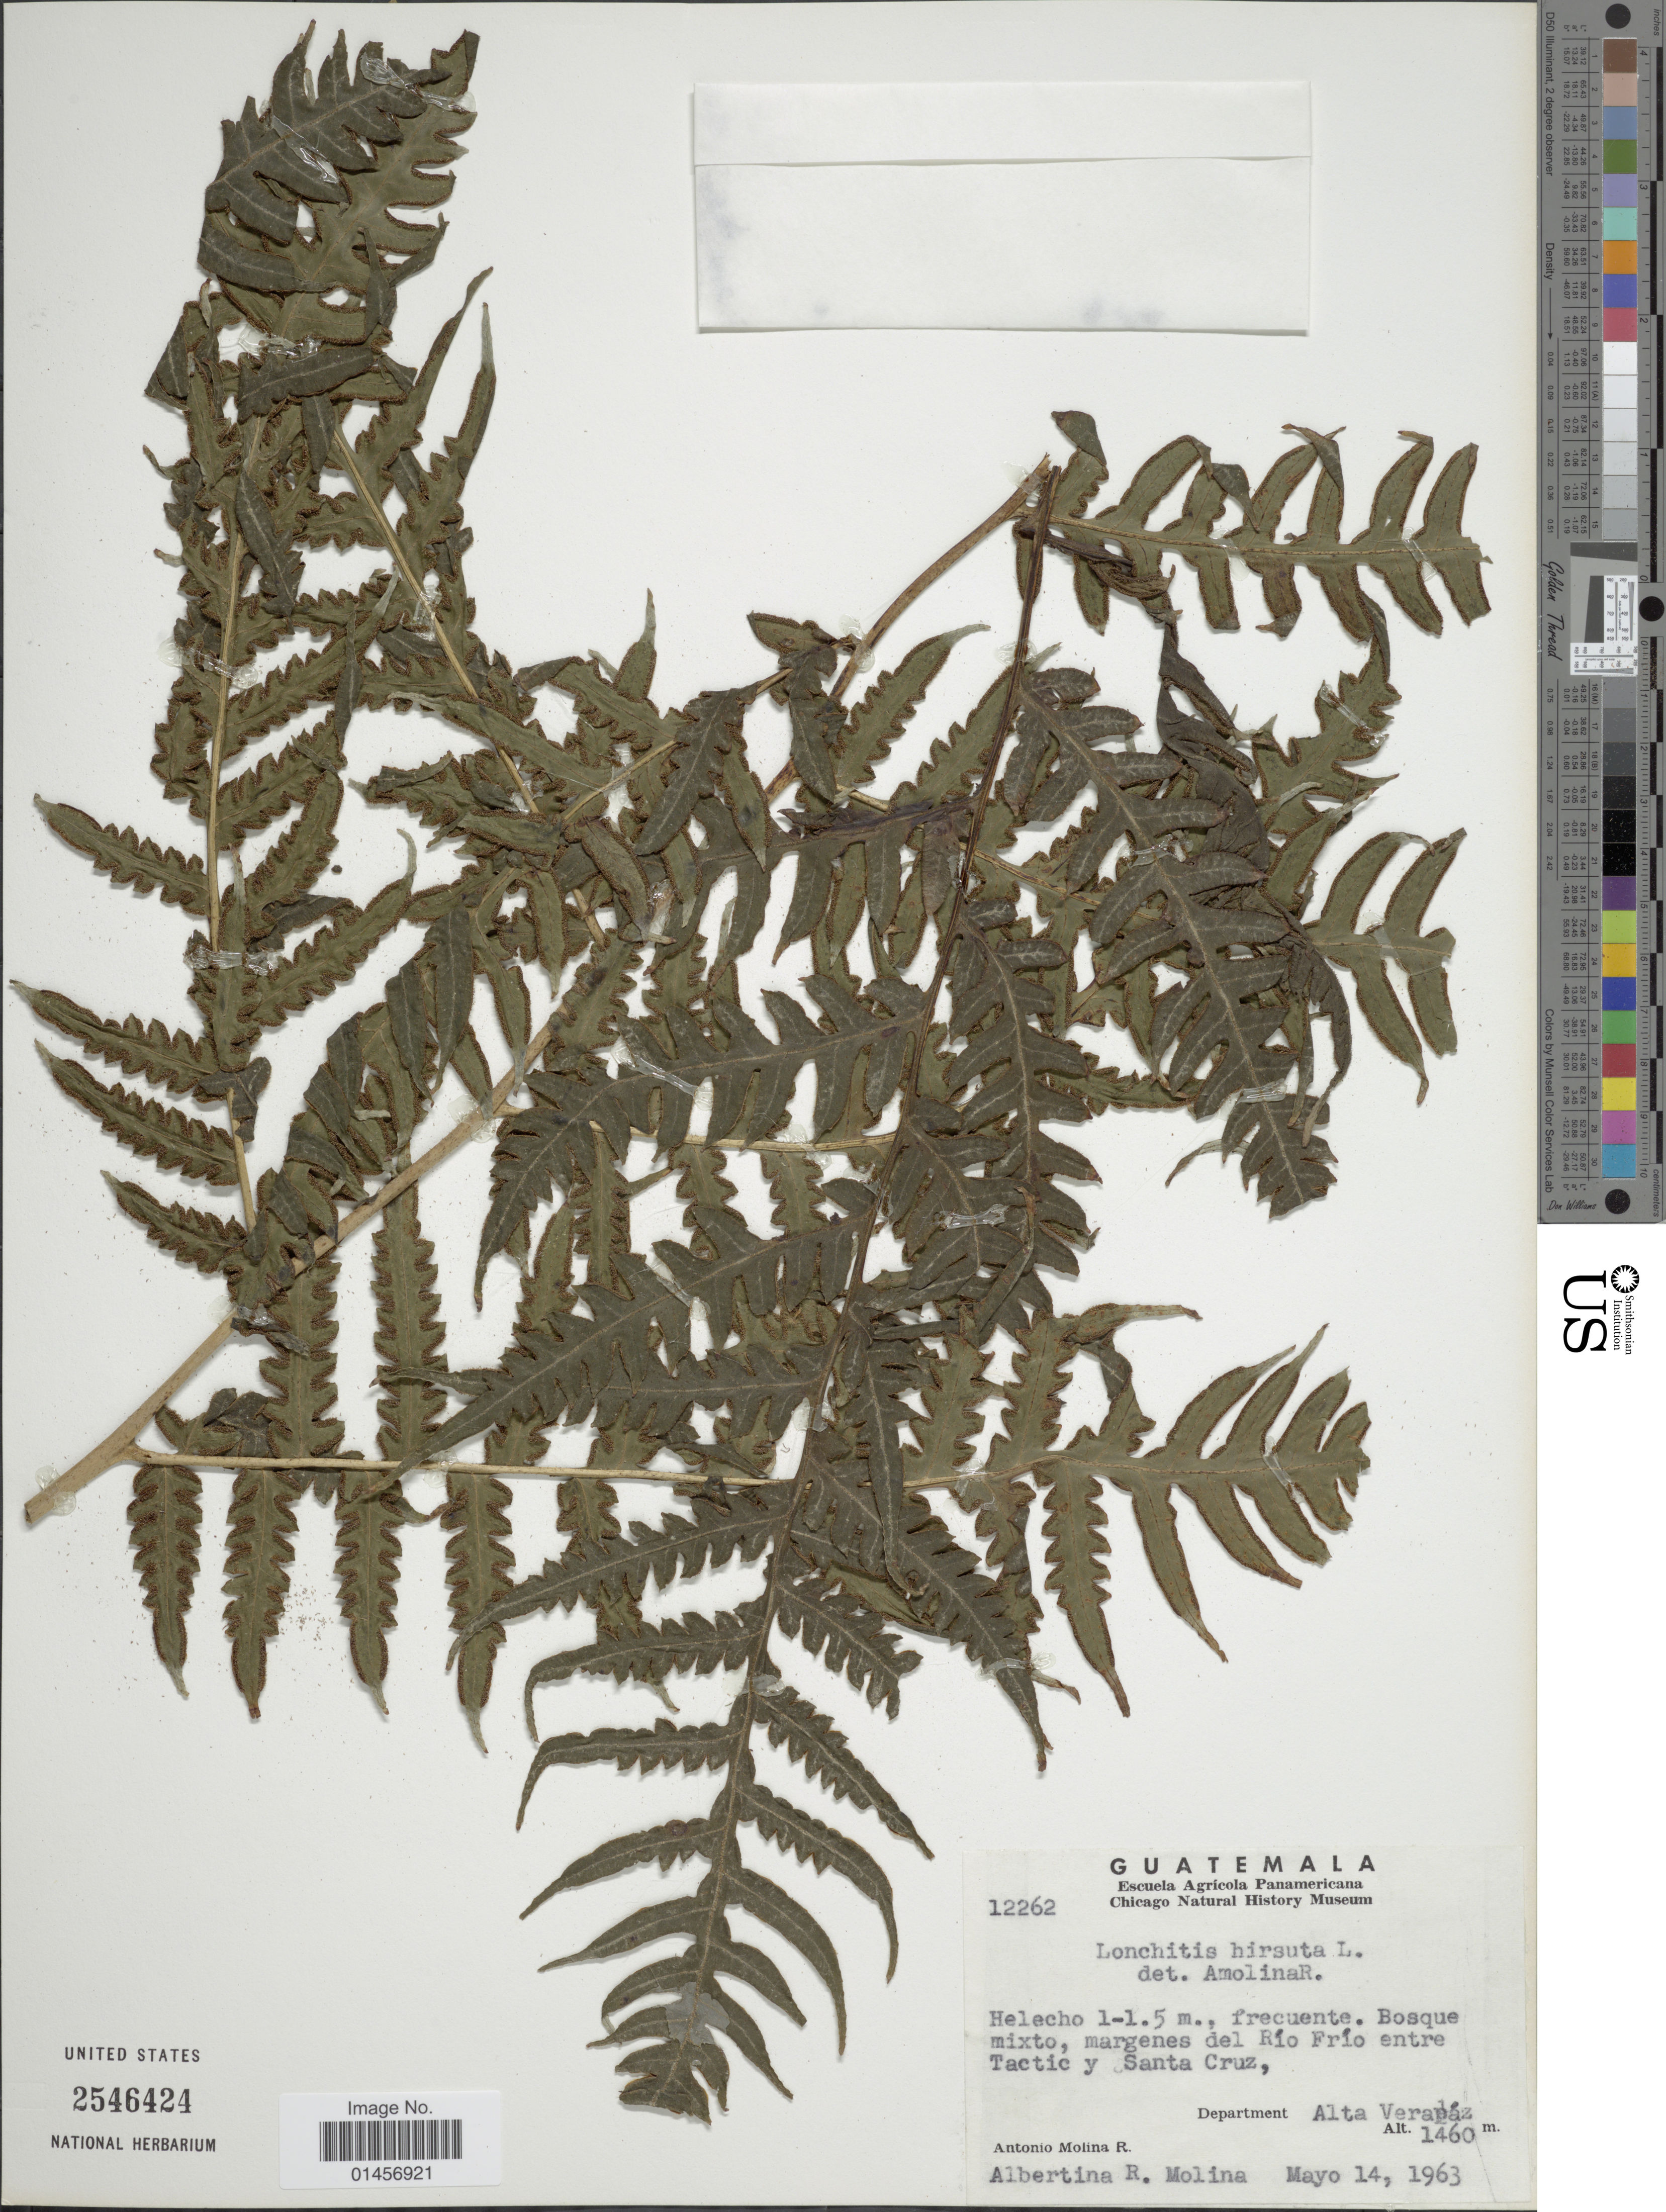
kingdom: Plantae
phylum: Tracheophyta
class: Polypodiopsida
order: Polypodiales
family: Lonchitidaceae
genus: Lonchitis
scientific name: Lonchitis hirsuta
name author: L.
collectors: A. Molina R. & A. R. Molina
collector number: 12262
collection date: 1963-05-14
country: Guatemala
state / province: Alta Verapaz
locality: Margenes del Rio Frio entre Tactic y Santa Cruz. Alta Verapaz.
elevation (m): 1460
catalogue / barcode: US 2546424